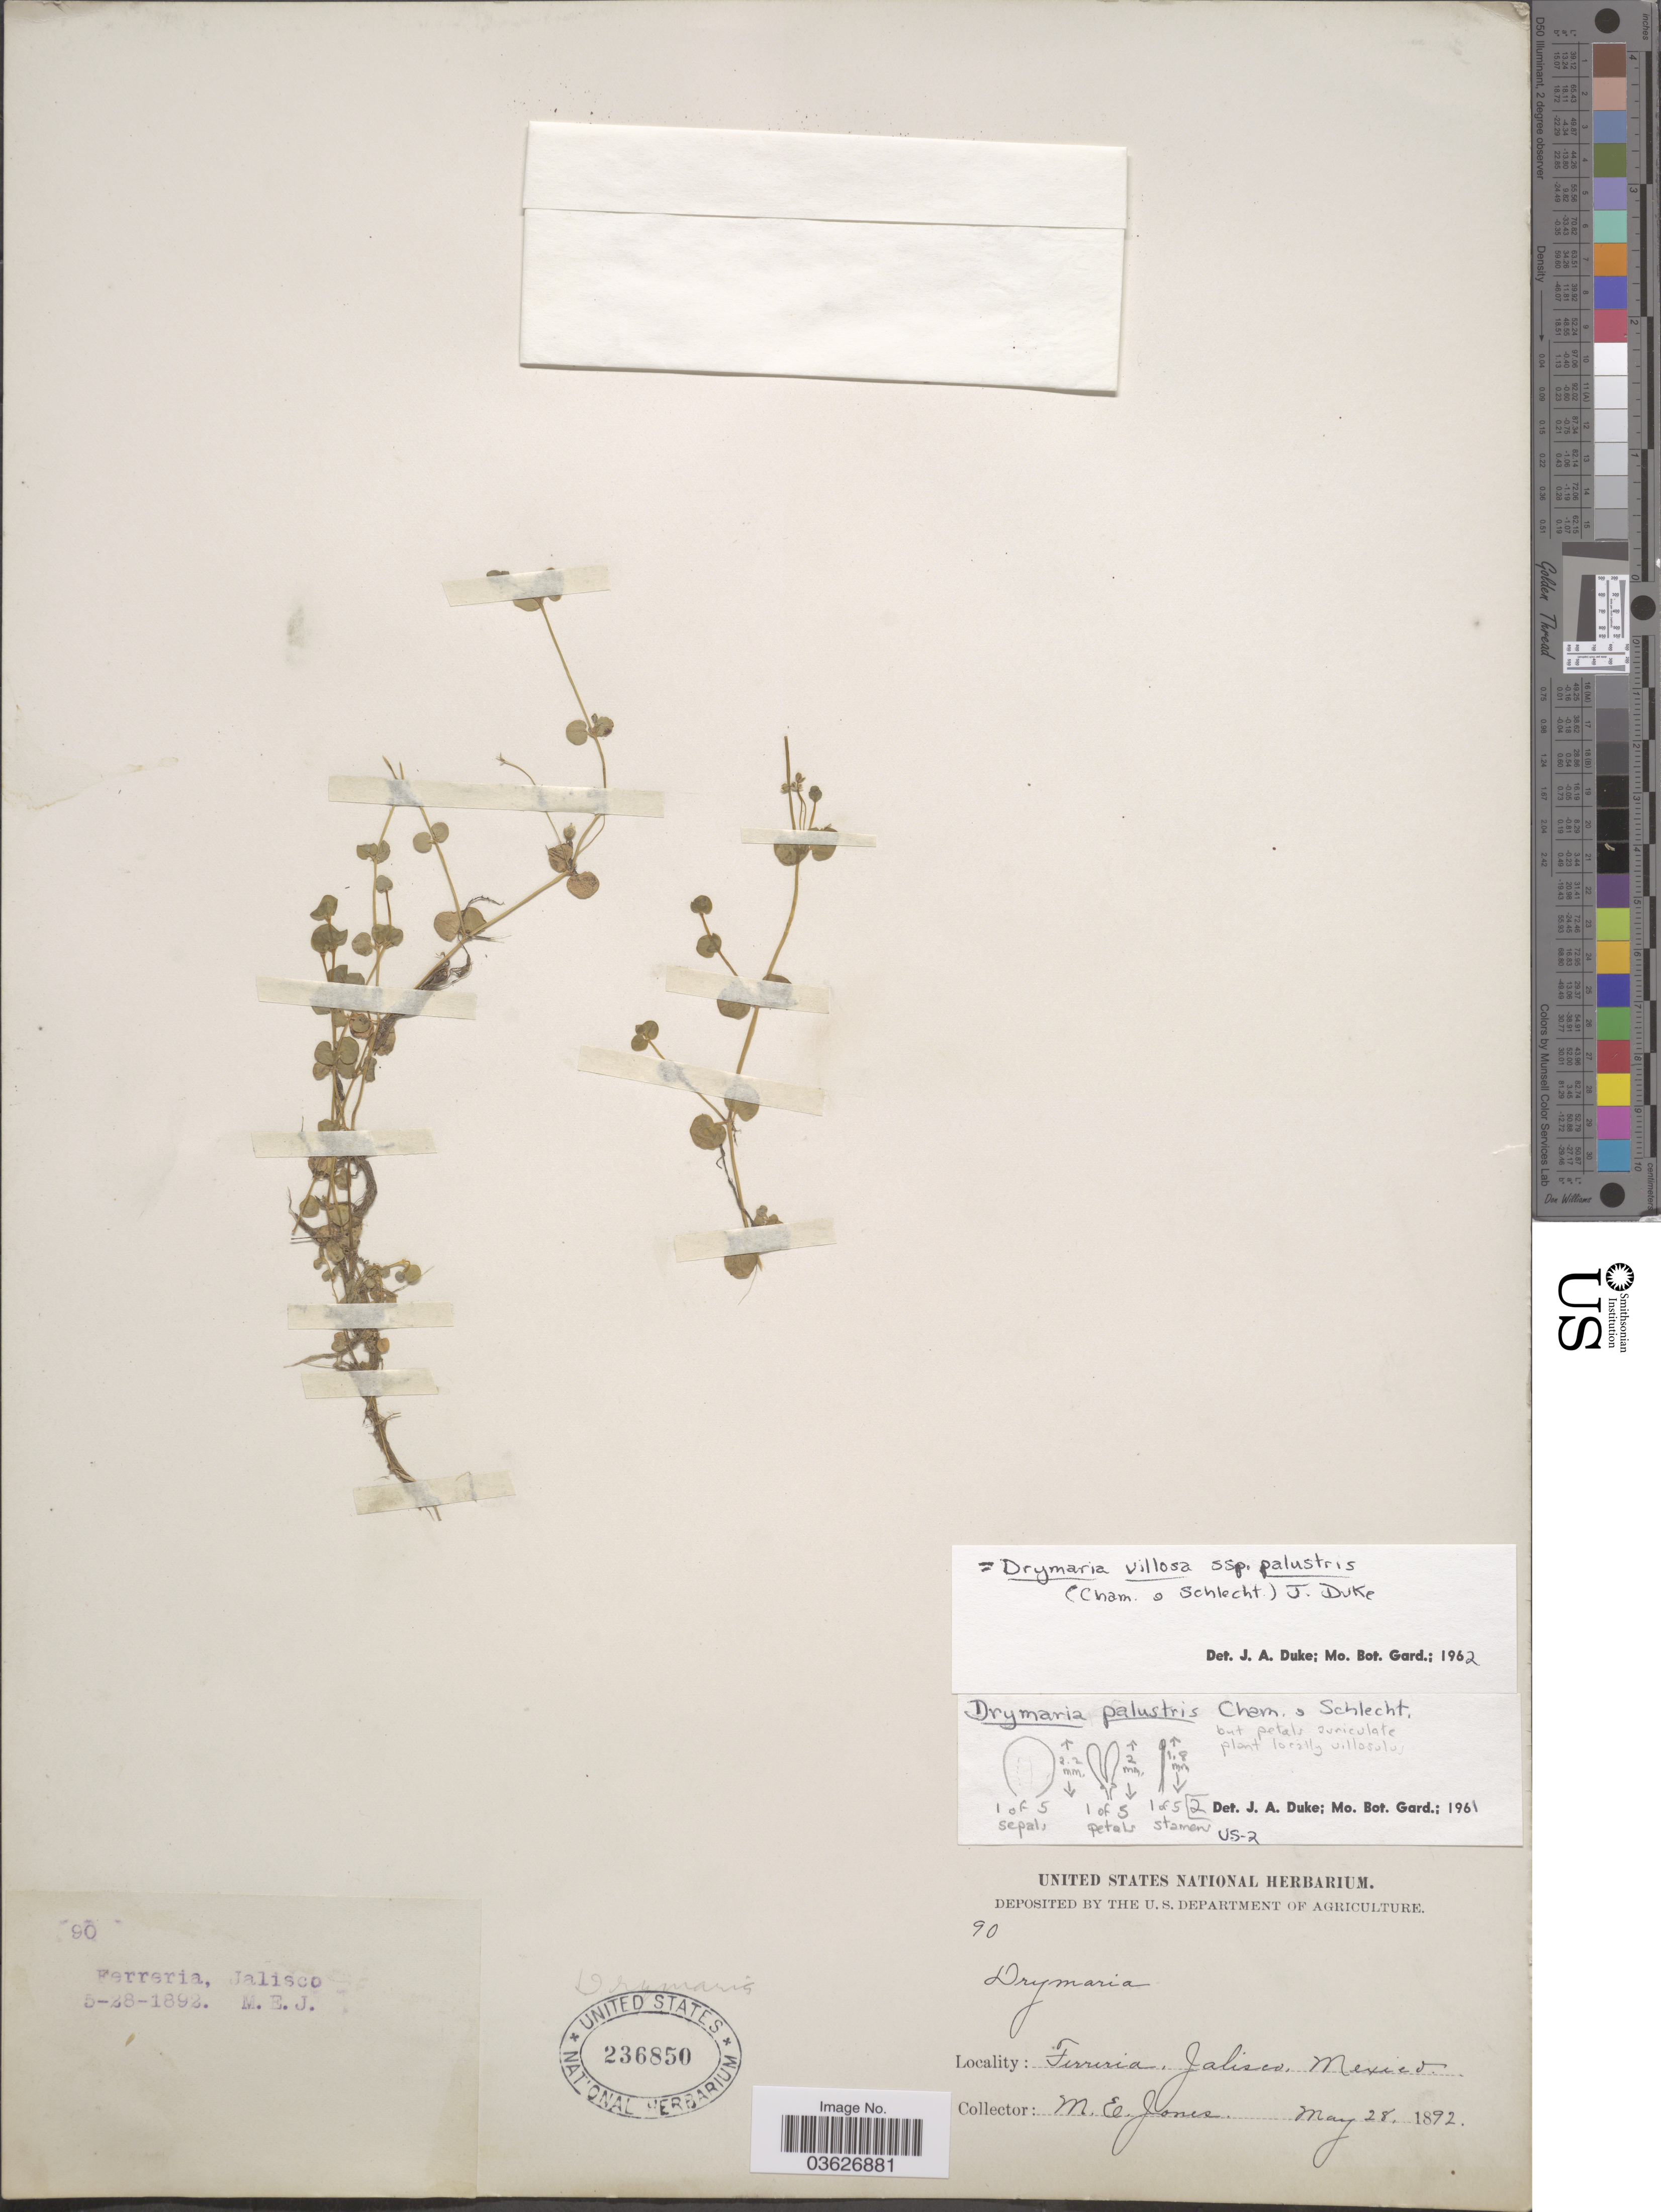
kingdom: Plantae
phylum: Tracheophyta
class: Magnoliopsida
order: Caryophyllales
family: Caryophyllaceae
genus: Drymaria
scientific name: Drymaria villosa subsp. palustris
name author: (Cham. & Schltdl.) J.A. Duke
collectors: M. E. Jones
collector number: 90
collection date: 1892-05-28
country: Mexico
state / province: Jalisco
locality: Ferreria.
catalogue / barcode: US 236850